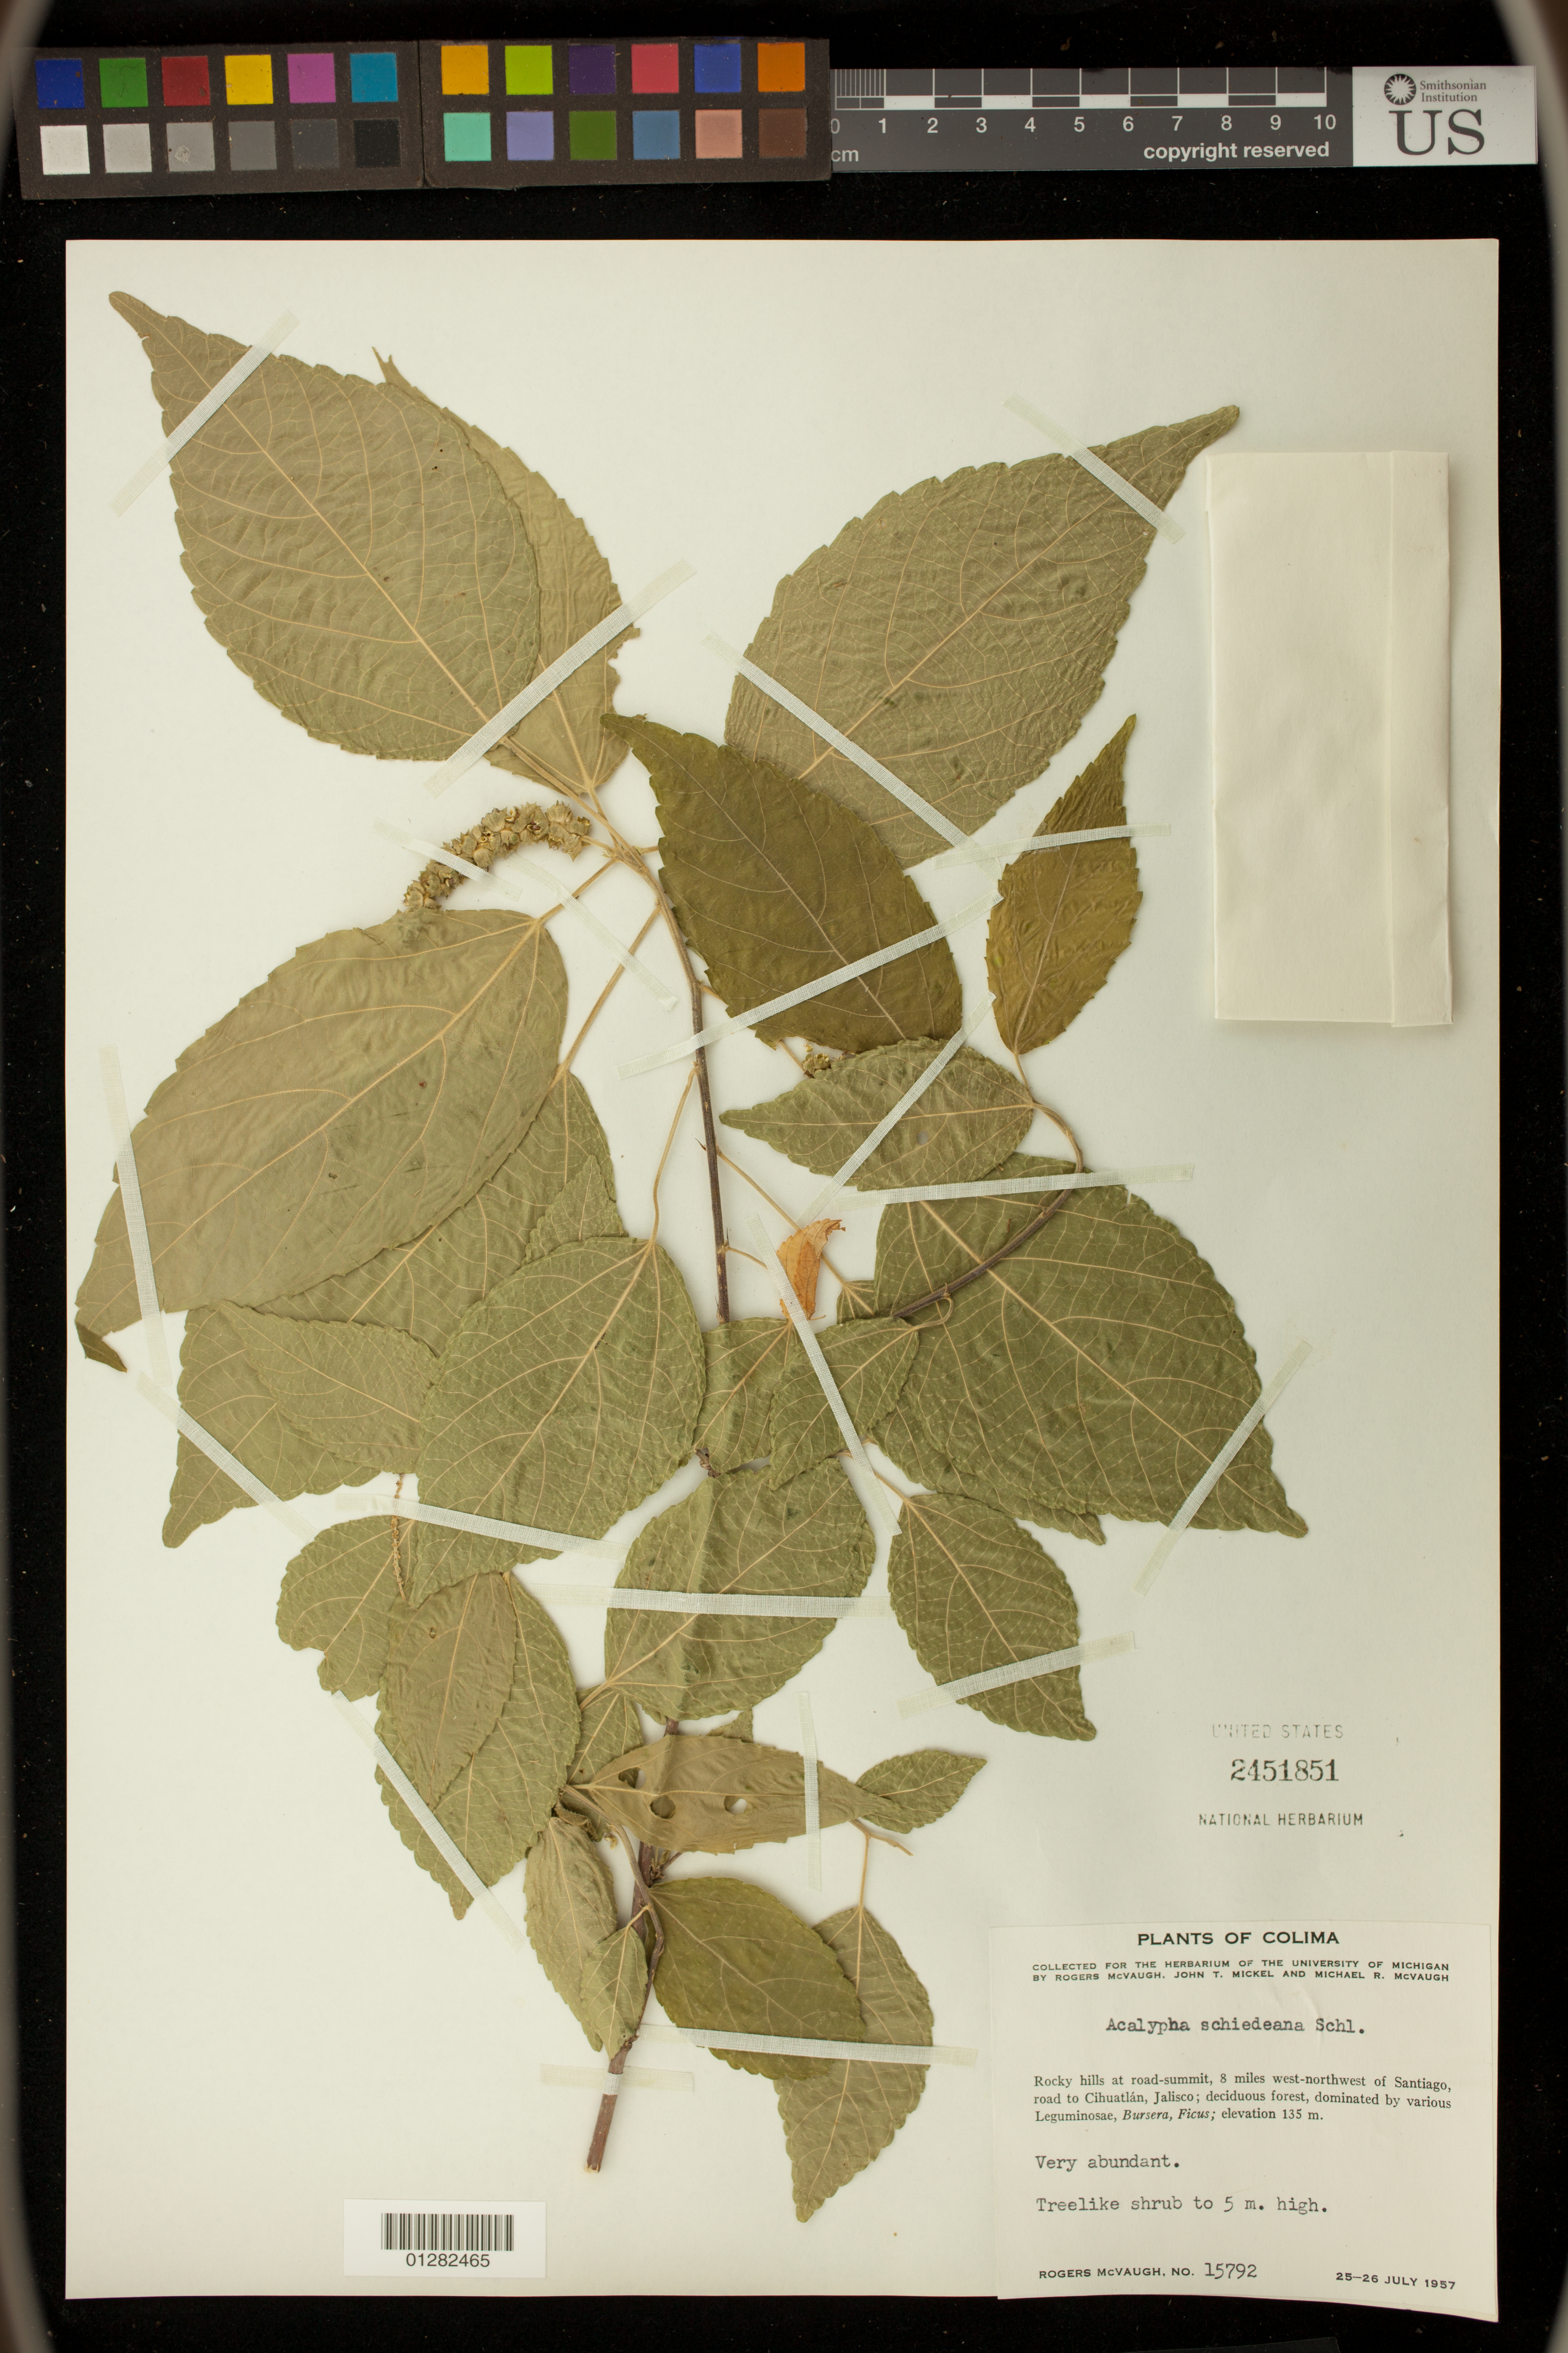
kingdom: Plantae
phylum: Tracheophyta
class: Magnoliopsida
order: Malpighiales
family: Euphorbiaceae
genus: Acalypha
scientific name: Acalypha schiedeana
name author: Schltdl.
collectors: C. A. Purpus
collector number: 15792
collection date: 1957-07-25/1957-07-26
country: Mexico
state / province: Colima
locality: Rocky hills at road-summit, 8 miles west-northwest of Santiago, road to Cihuatlan, Jalisco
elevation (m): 135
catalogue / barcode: US 2451851